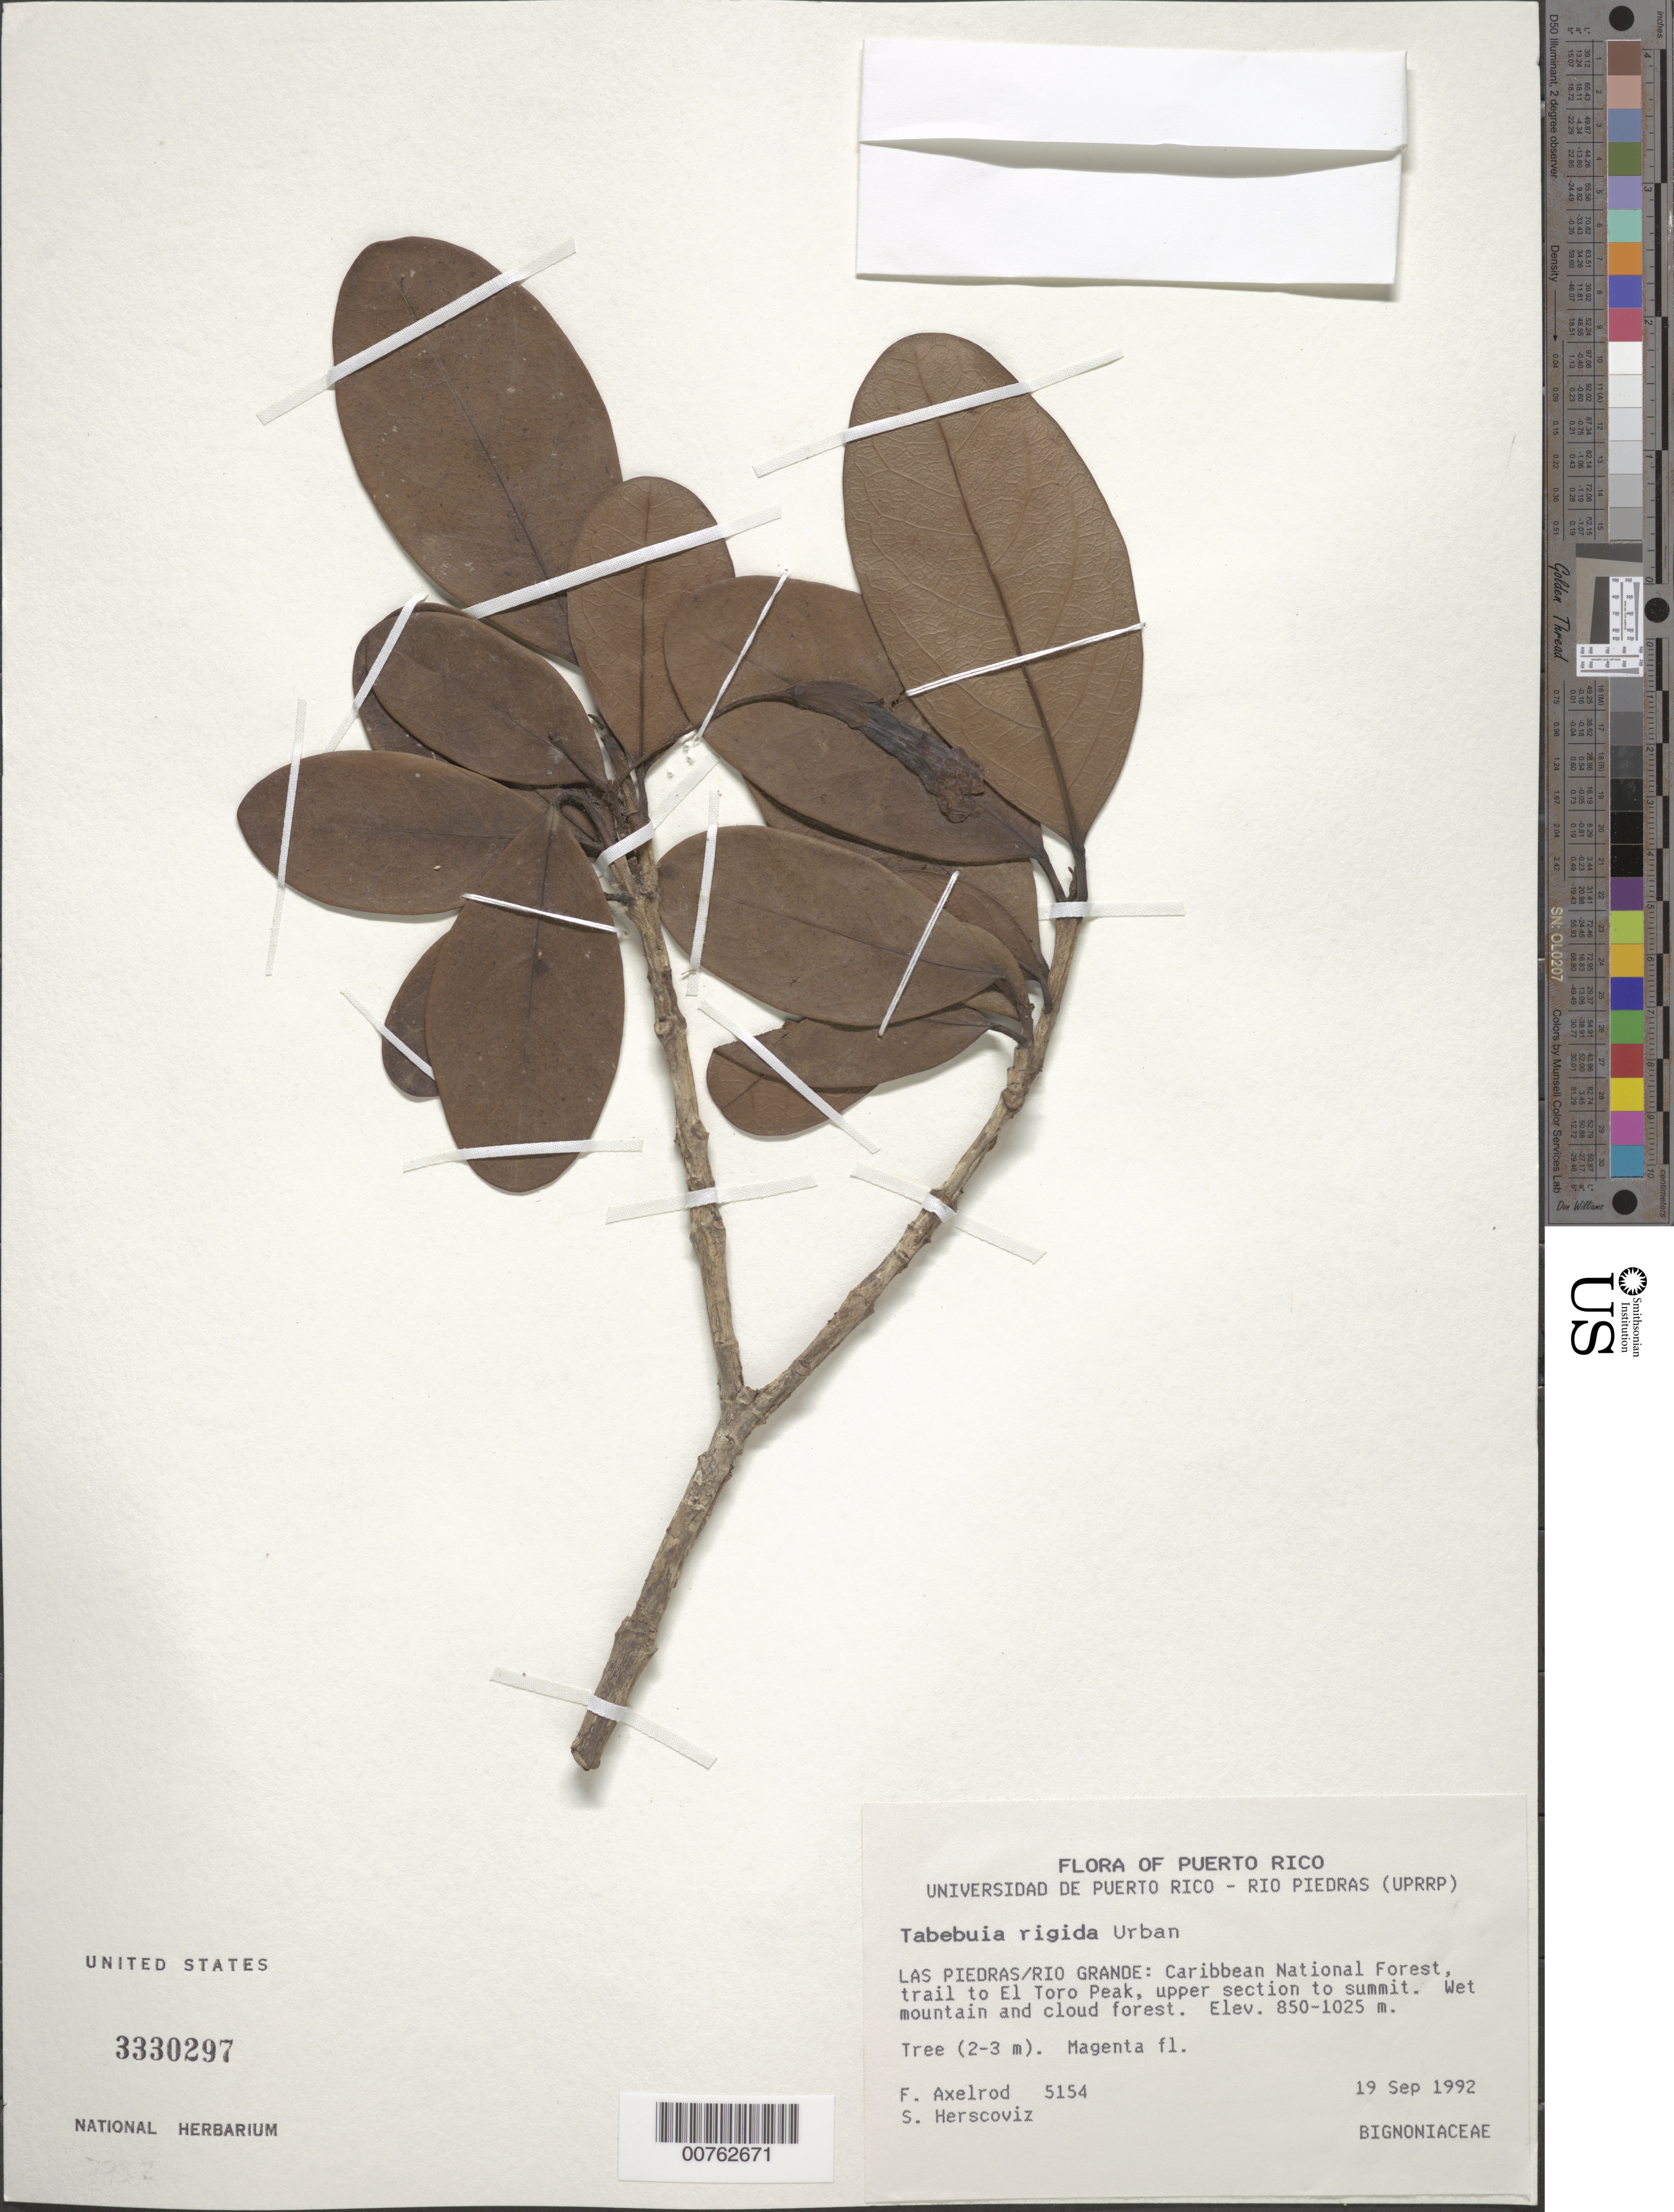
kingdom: Plantae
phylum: Tracheophyta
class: Magnoliopsida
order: Lamiales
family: Bignoniaceae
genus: Tabebuia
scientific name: Tabebuia rigida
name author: Urb.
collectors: F. S. Axelrod & S. Herscoviz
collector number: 5154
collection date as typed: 19 Sep 1992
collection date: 1992-09-19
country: Puerto Rico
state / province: Río Grande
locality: Las Piedras/Río grande: Caribbean National Forest, trail to El Toro Peak, upper section to summit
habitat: Wet mountain and cloud forest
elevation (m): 850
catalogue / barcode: US 3330297